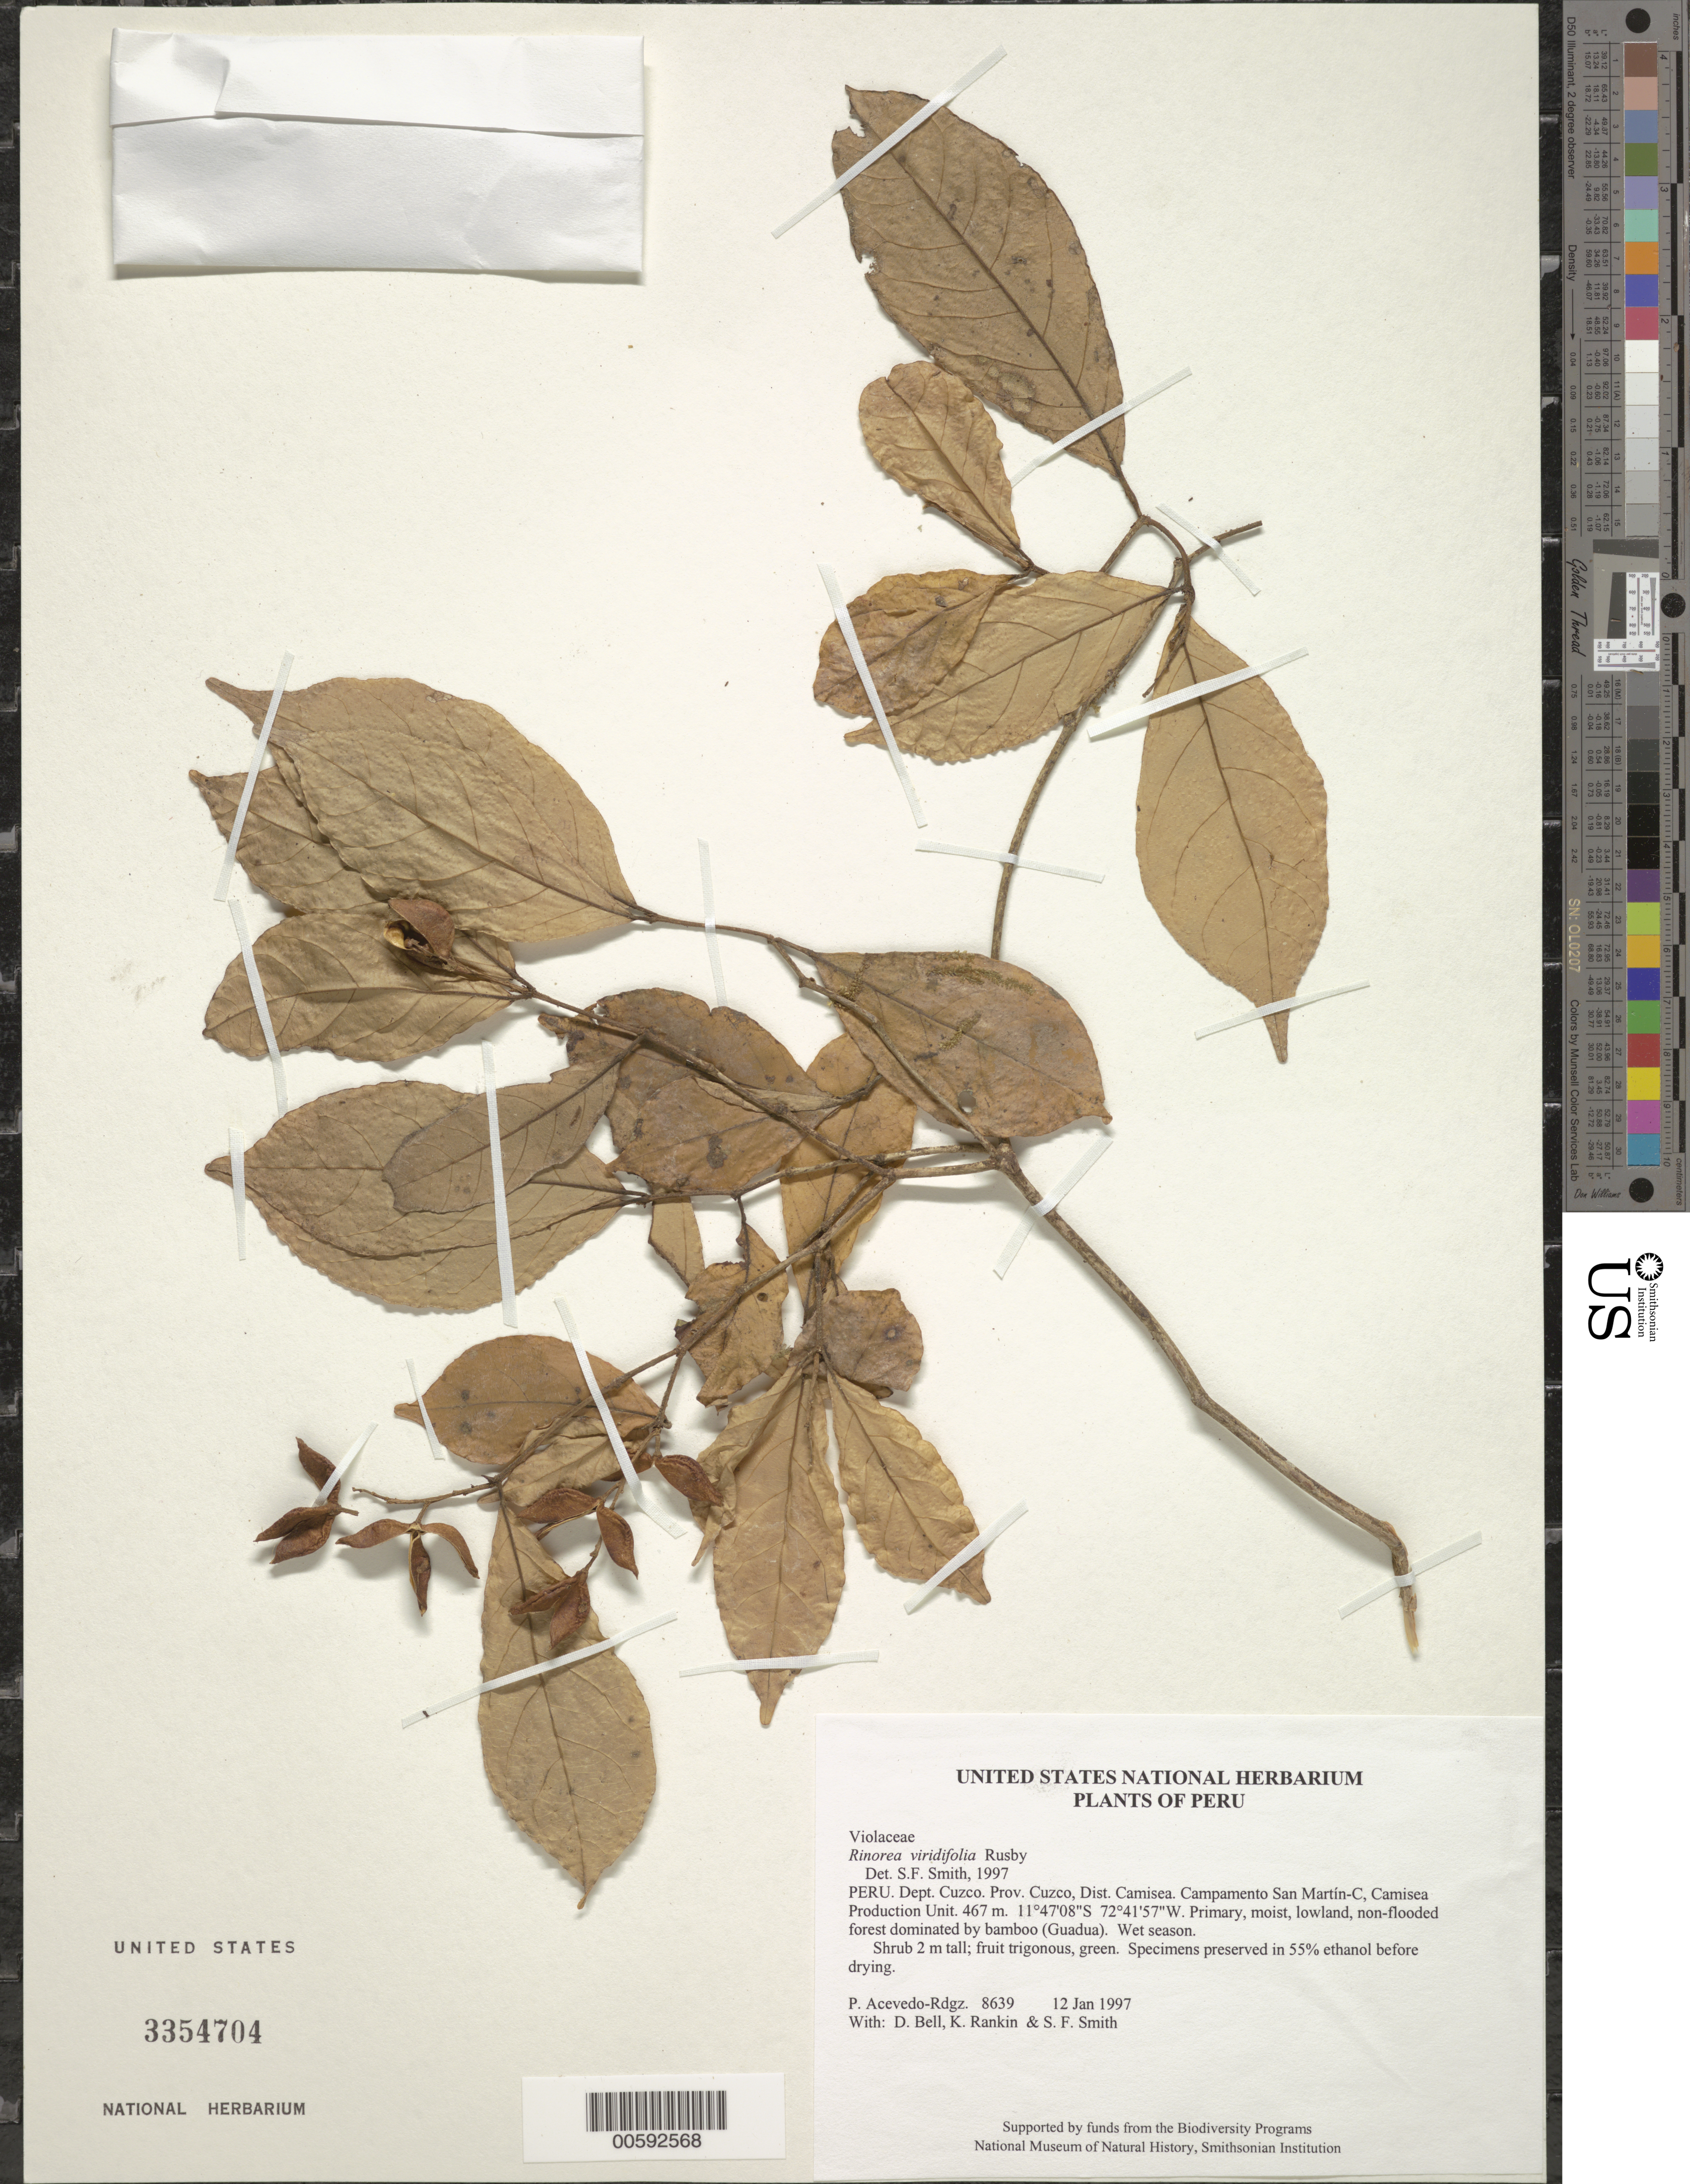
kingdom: Plantae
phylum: Tracheophyta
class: Magnoliopsida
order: Malpighiales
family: Violaceae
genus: Rinorea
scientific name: Rinorea viridifolia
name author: Rusby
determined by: Smith, Stephen F., (US), NMNH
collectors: P. Acevedo-Rodr., D. A. Bell, K. B. Rankin & S.F. Smith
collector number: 8639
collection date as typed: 12 Jan 1997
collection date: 1997-01-12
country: Peru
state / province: Cusco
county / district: Cusco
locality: Districto Camisea, Campamento San Martín-C, Camisea Production Unit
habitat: Primary, moist, lowland, non-flooded forest dominated by bamboo (Guadua). Wet season.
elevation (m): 467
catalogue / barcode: US 3354704